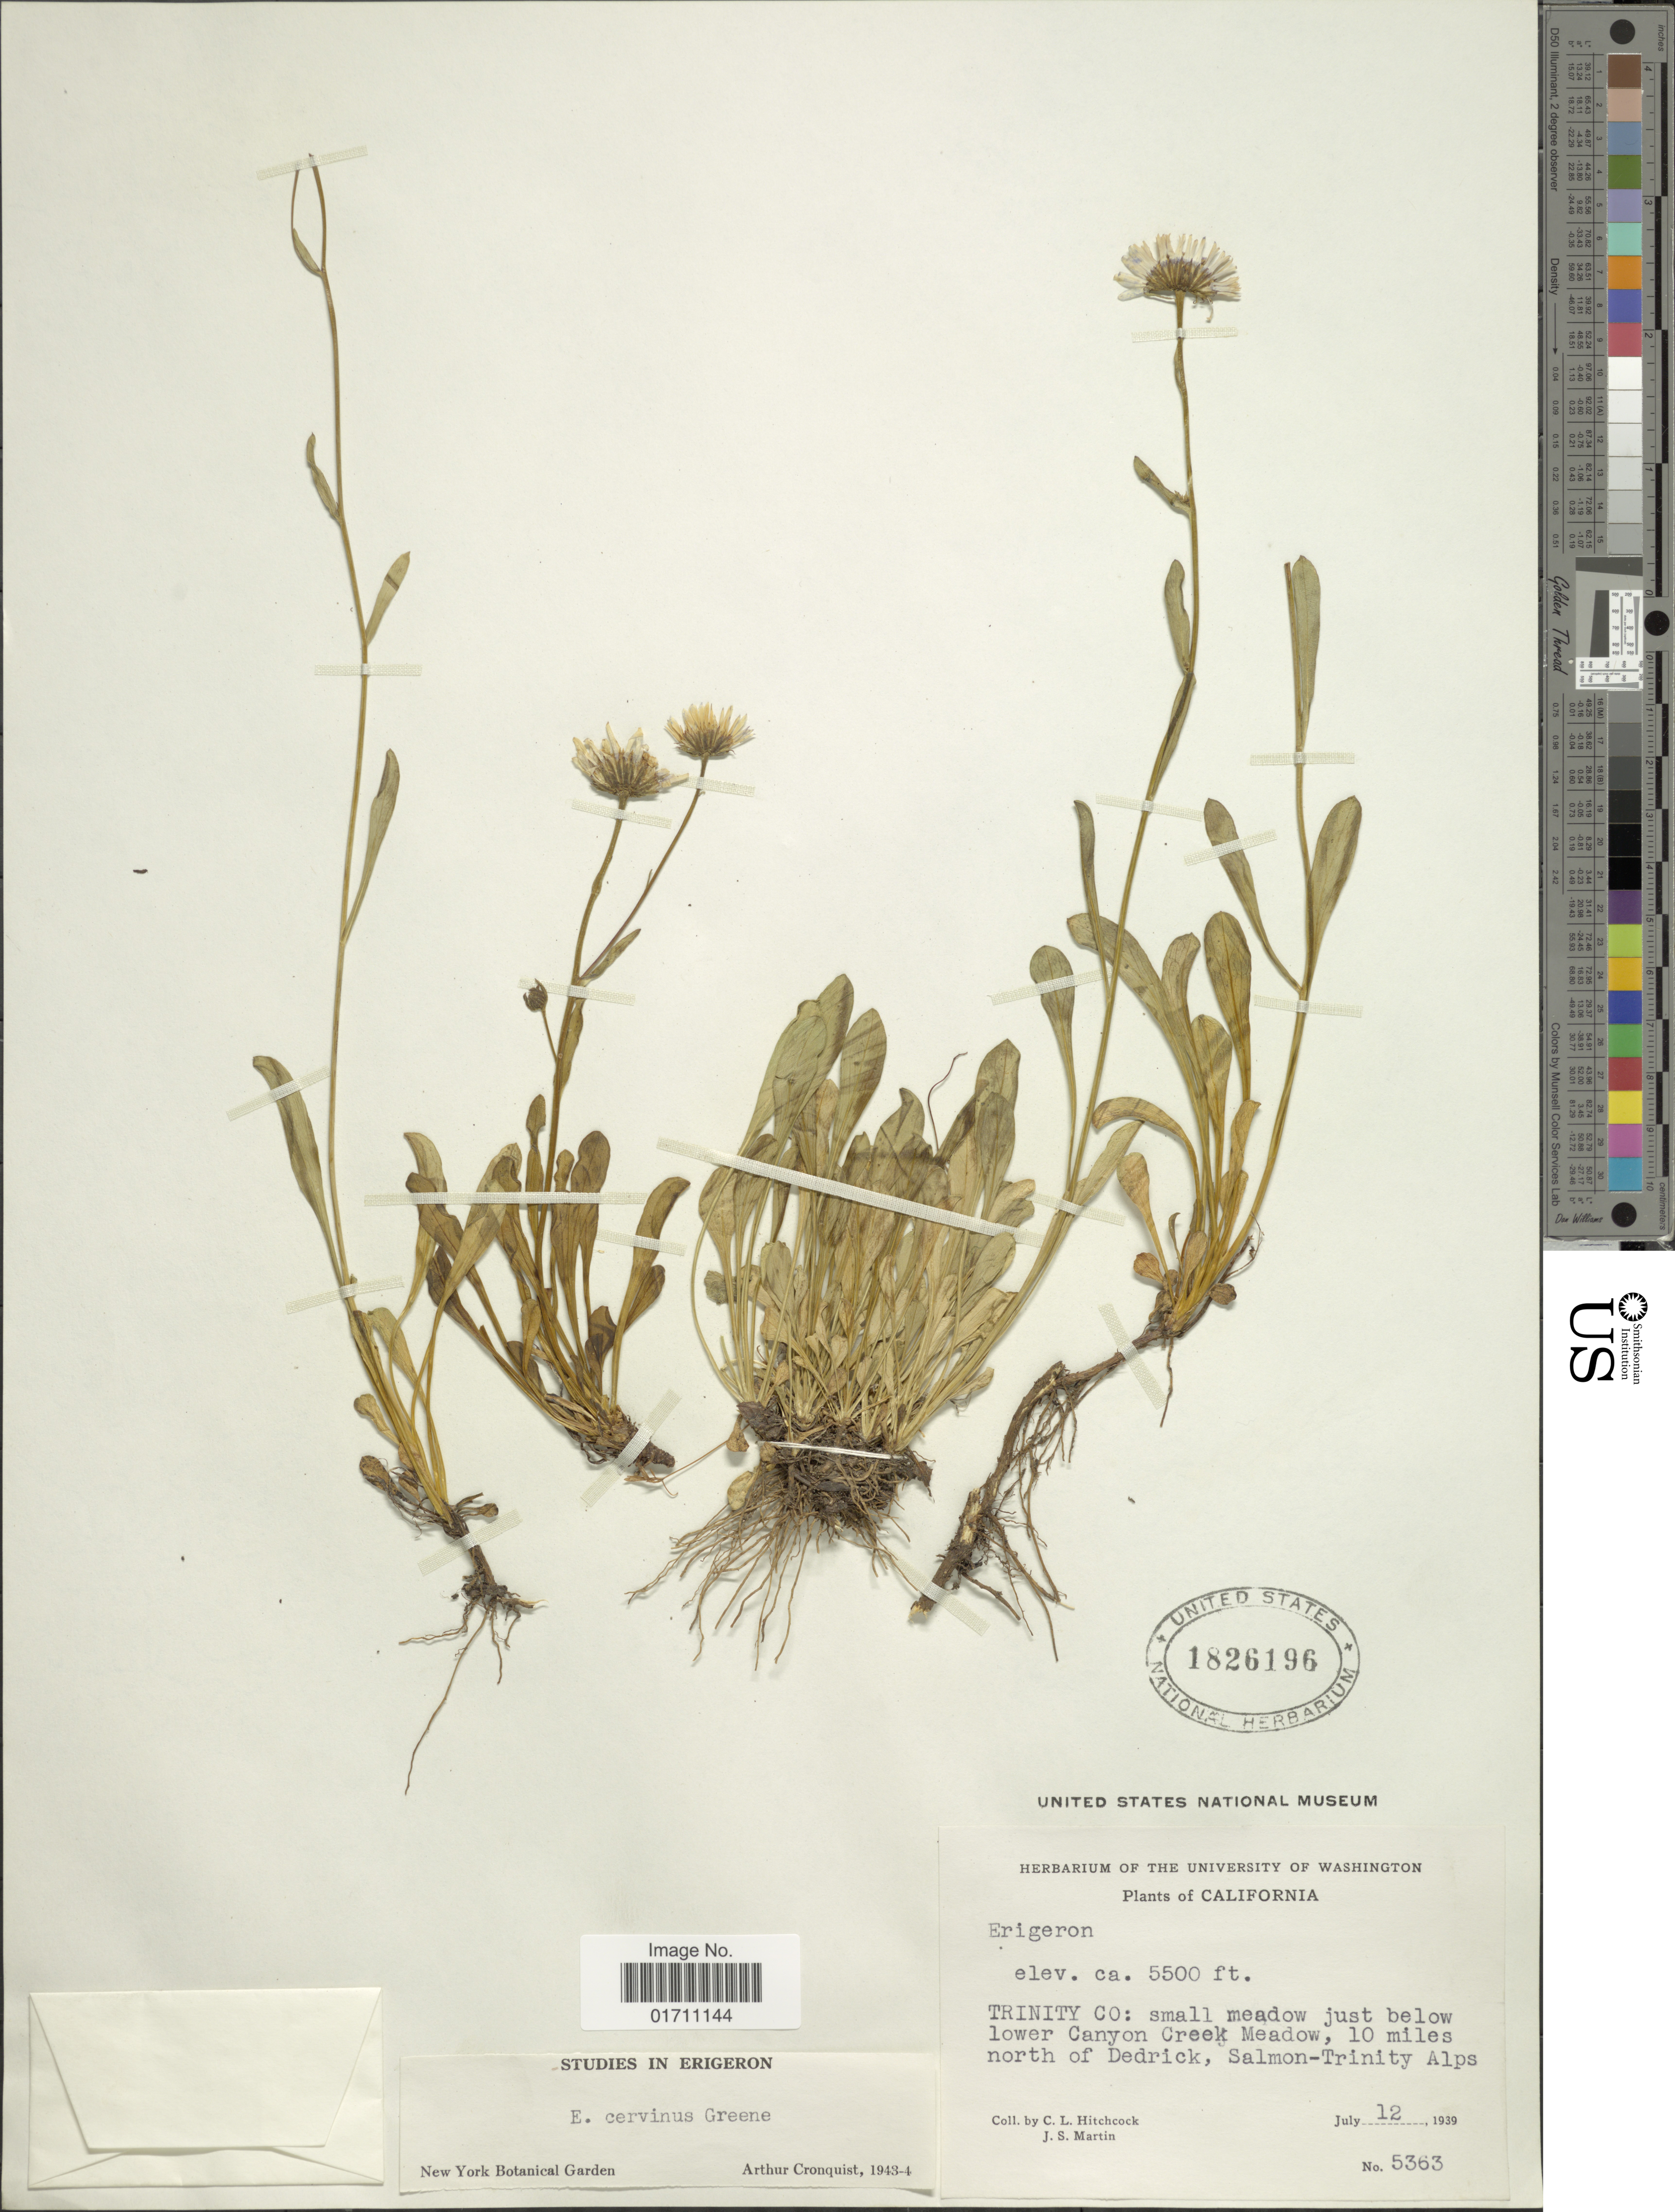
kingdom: Plantae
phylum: Tracheophyta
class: Magnoliopsida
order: Asterales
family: Asteraceae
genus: Erigeron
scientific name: Erigeron cervinus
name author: Greene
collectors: A. S. Hitchcock & J. S. Martin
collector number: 5363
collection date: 1939-07-12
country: United States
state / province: California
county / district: Trinity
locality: Trinity Co: small meadow just below lower Canyon Creek Meadow, 10 miles north of Dedrick,almon-Trinity Alps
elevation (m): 1676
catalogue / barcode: US 1826196